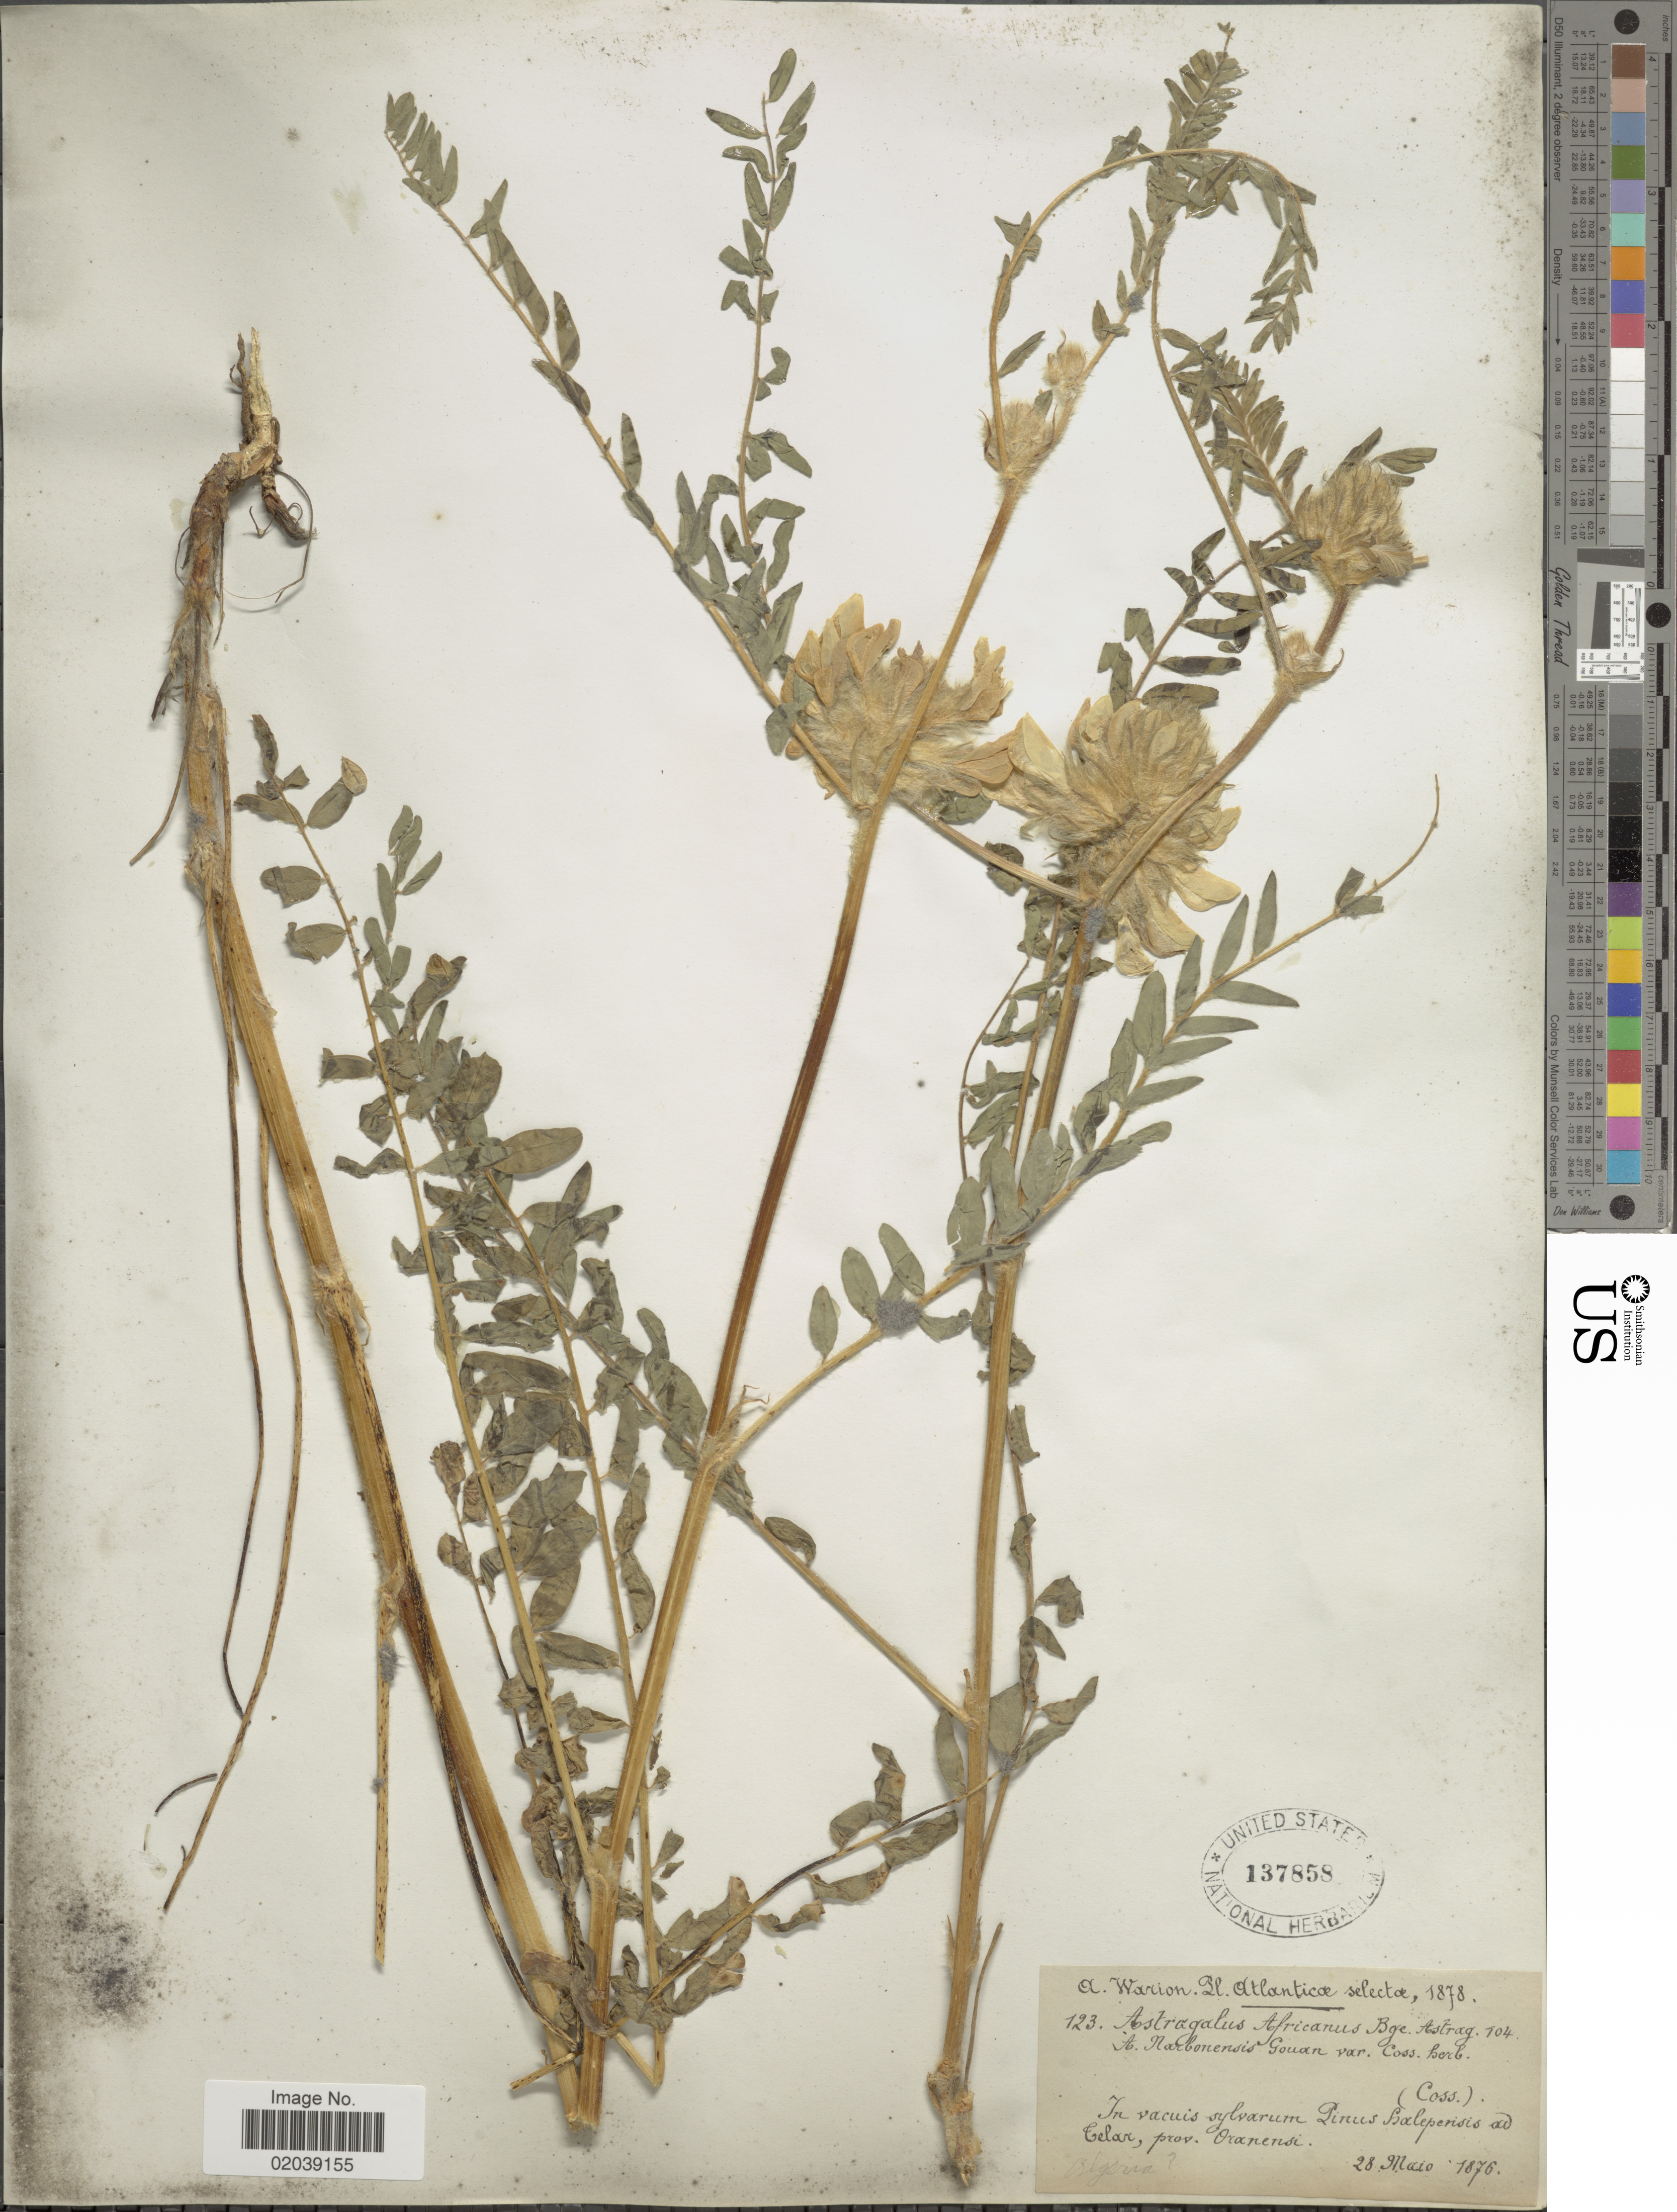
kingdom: Plantae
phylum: Tracheophyta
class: Magnoliopsida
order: Fabales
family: Fabaceae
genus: Astragalus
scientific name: Astragalus africanus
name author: Bunge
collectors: A. Warion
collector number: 123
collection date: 1876-05-28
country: Algeria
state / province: Oran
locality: In vacuis sylvarum Pinus halepensis ad Telar, Prov. Oranensi.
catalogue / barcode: US 137858